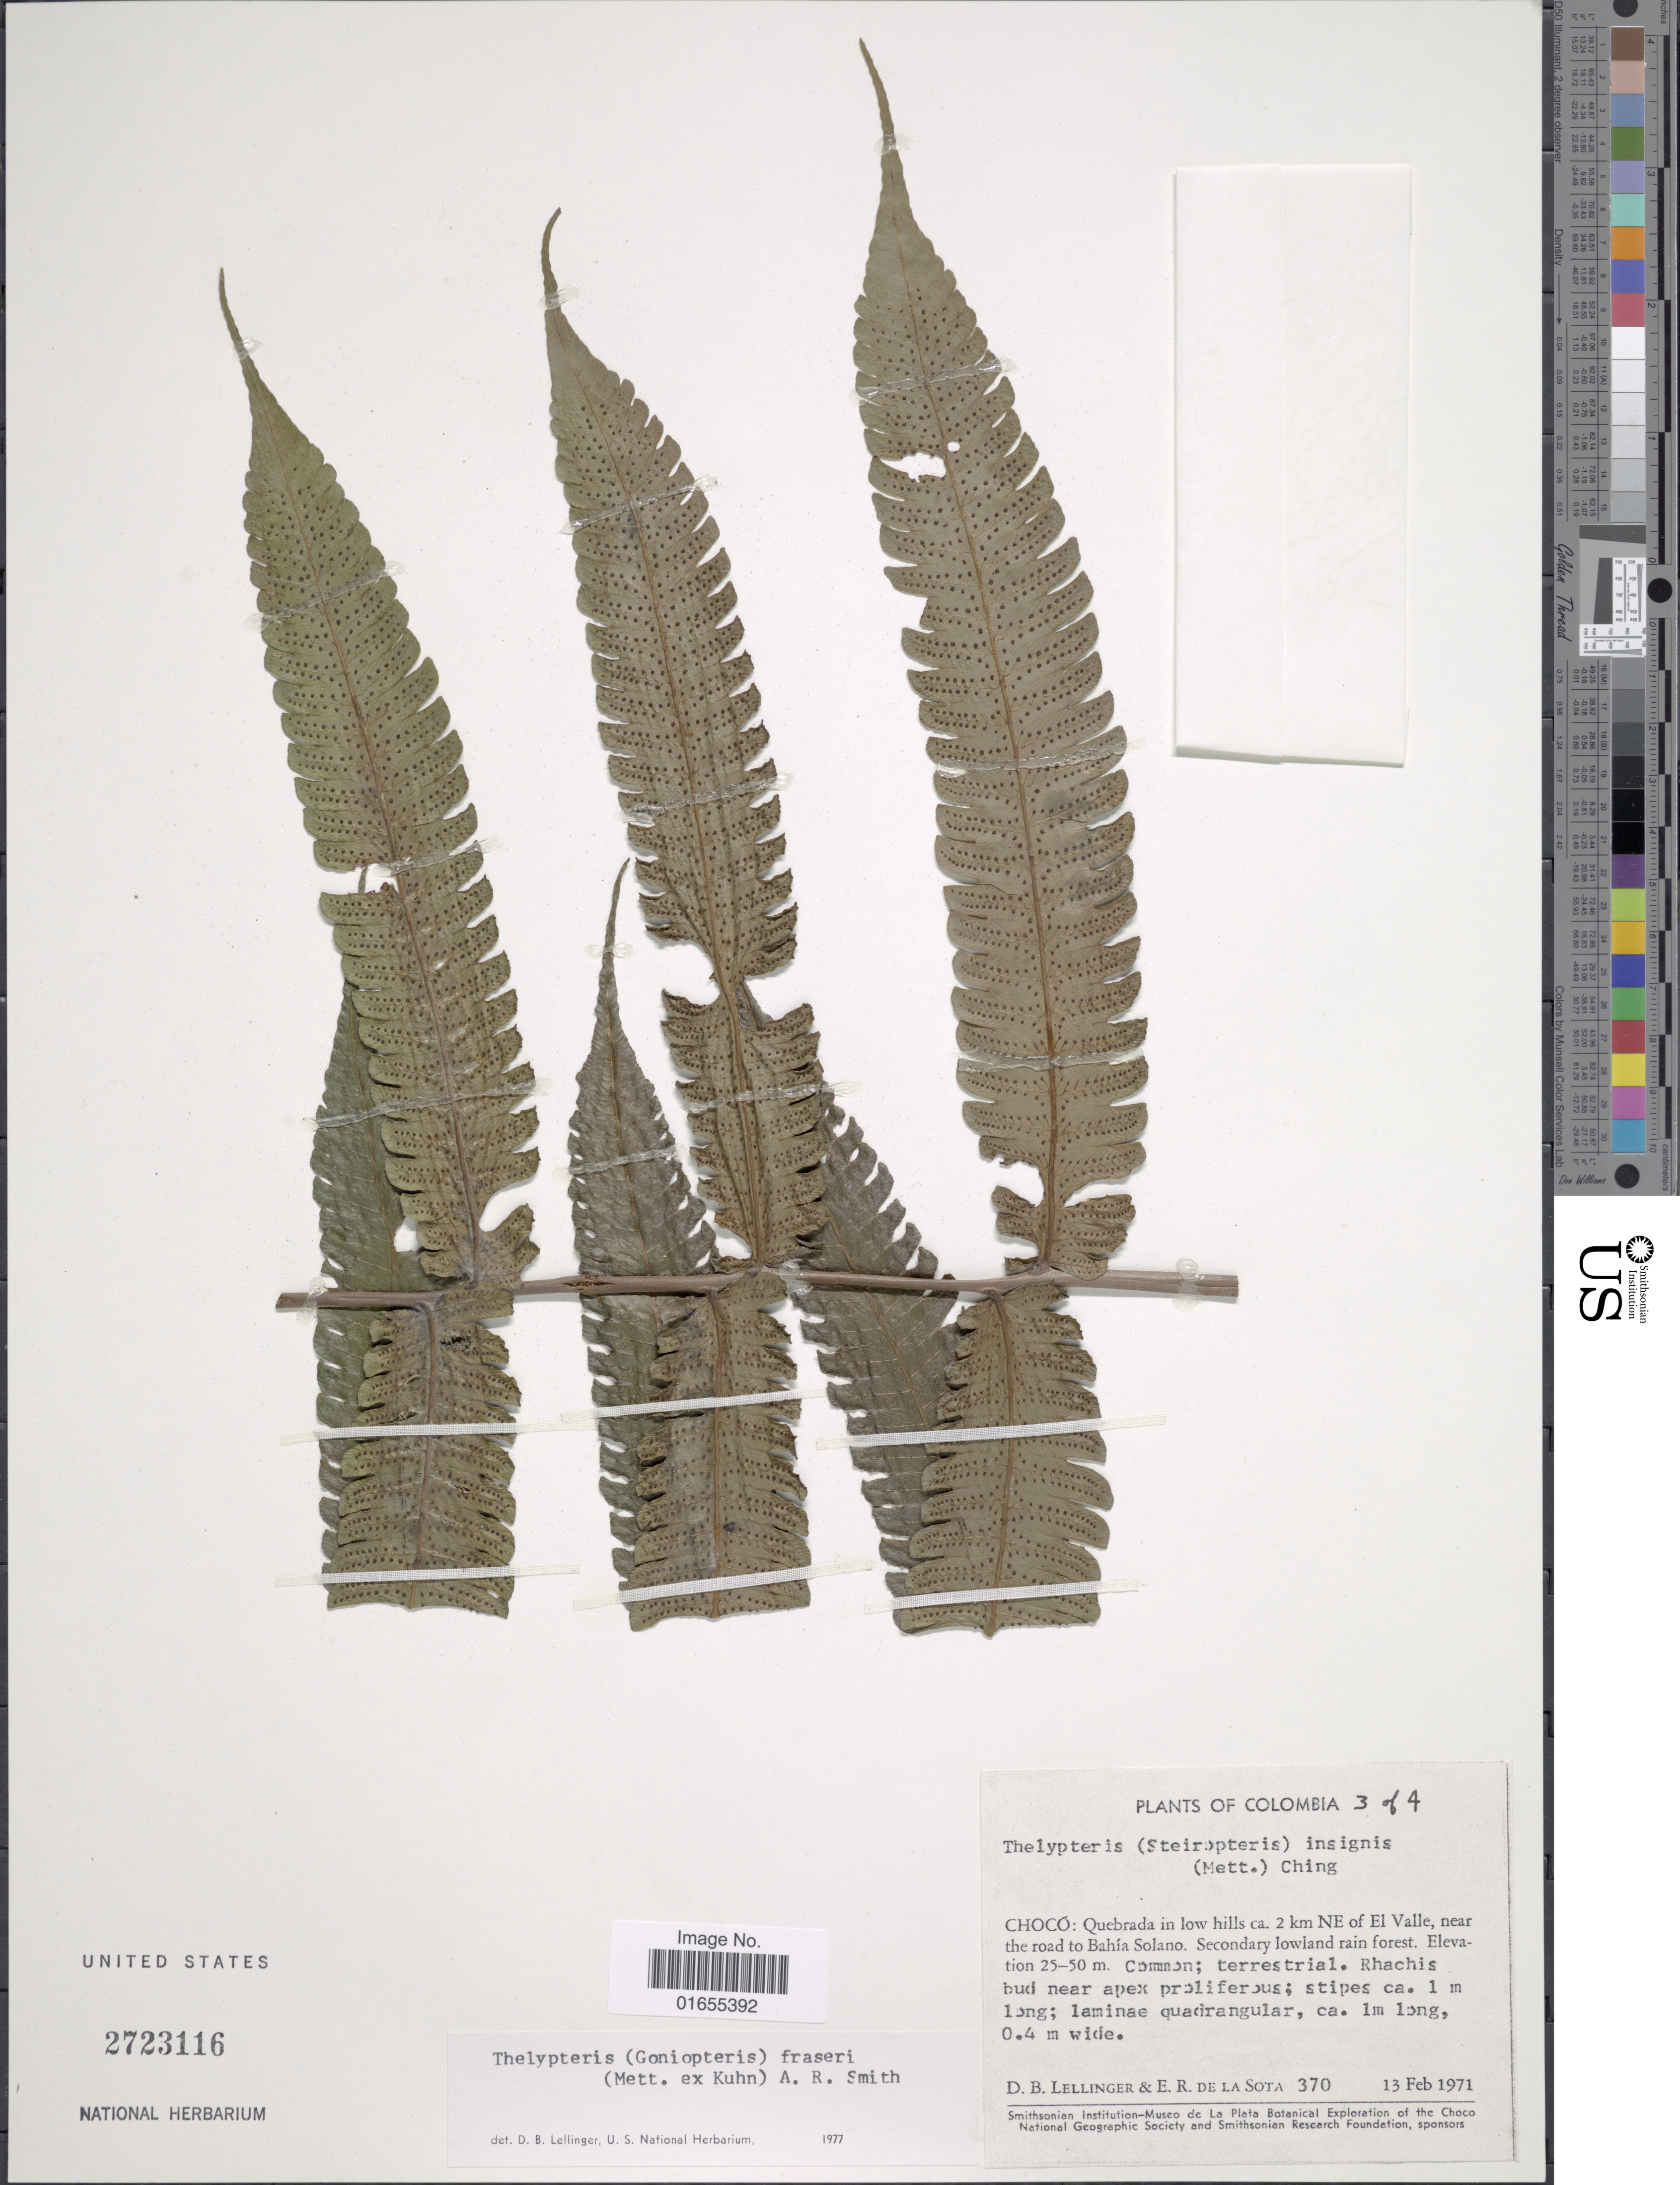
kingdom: Plantae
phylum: Tracheophyta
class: Polypodiopsida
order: Polypodiales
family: Thelypteridaceae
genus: Goniopteris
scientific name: Goniopteris fraseri (Mett.) comb. nov., ined 2015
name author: (Mett.)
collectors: D. B. Lellinger & E. R. de la Sota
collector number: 370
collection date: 1971-02-13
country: Colombia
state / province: Chocó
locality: Quebrada in low hills ca. 2 km NE of El Valle, near the road to Bahia Solano, Secondary lowland rain forest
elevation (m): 25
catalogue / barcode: US 2723116